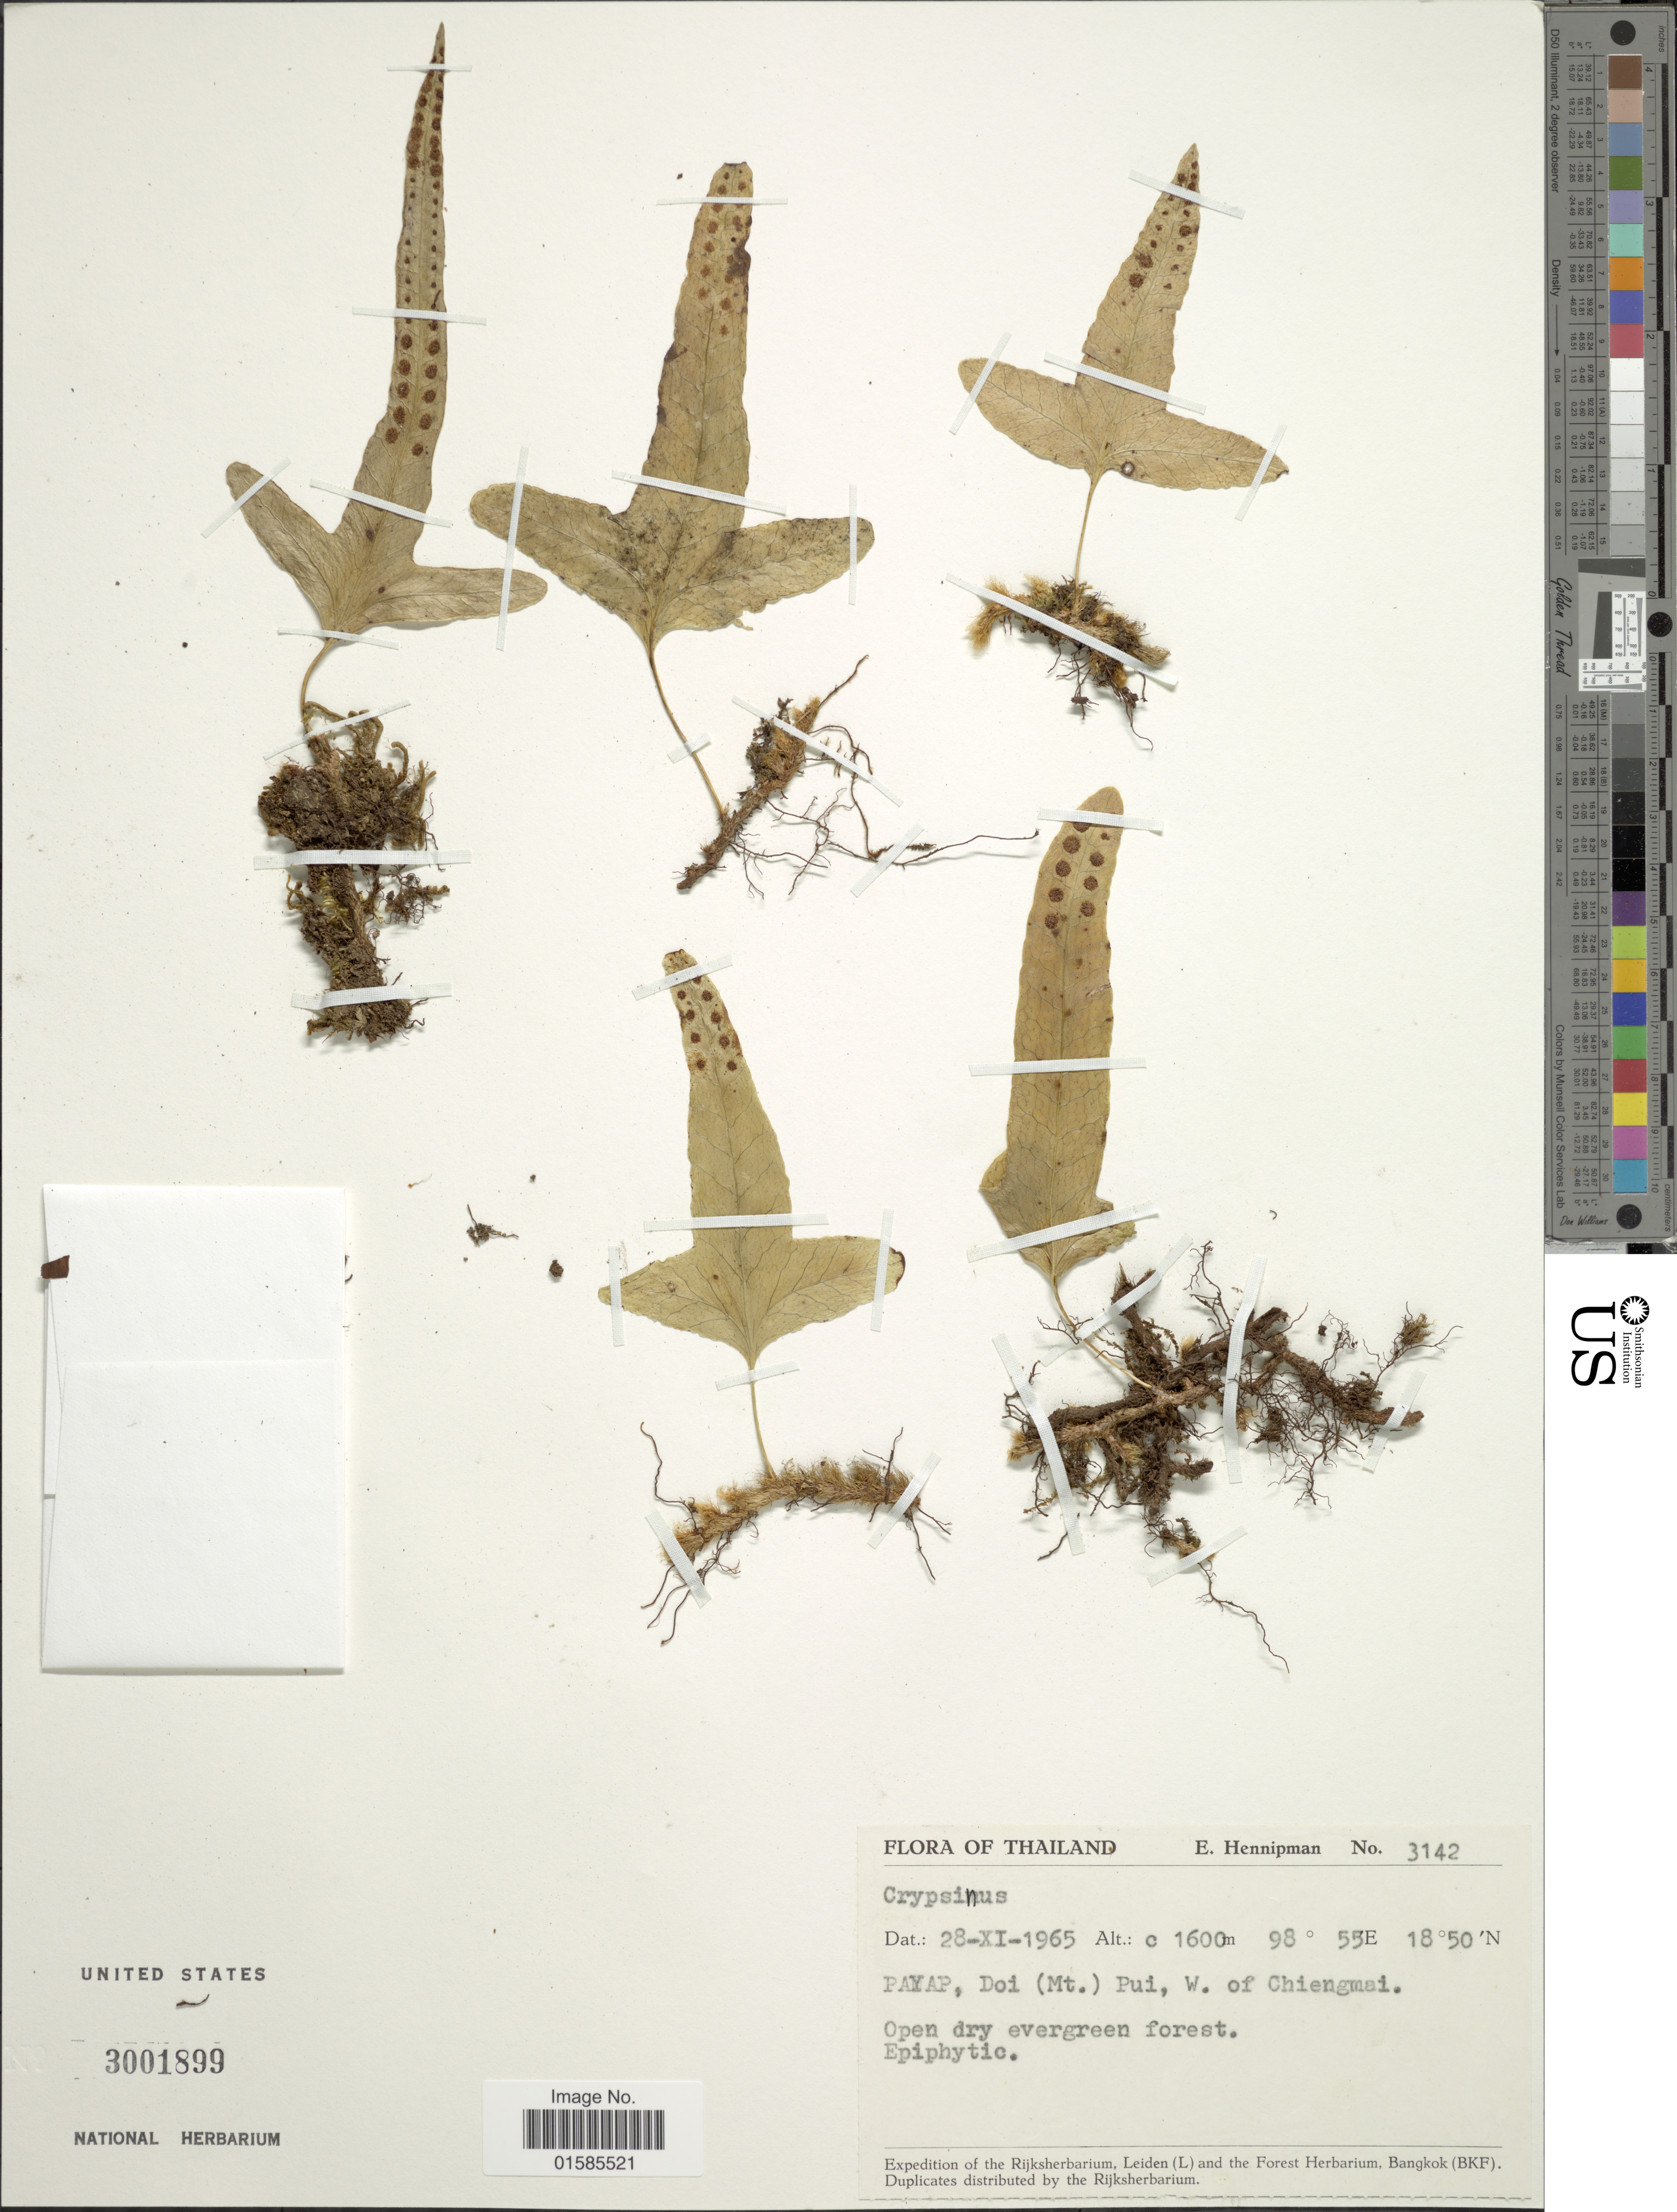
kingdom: Plantae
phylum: Tracheophyta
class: Polypodiopsida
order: Polypodiales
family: Polypodiaceae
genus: Leptochilus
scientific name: Leptochilus sp.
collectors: E. Hennipman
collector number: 3142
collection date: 1965-11-28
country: Thailand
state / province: Chiang Mai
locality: Thailand, Payap, Doi (Mt.) Pui, W. of Chiengmai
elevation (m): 1600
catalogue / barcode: US 3001899